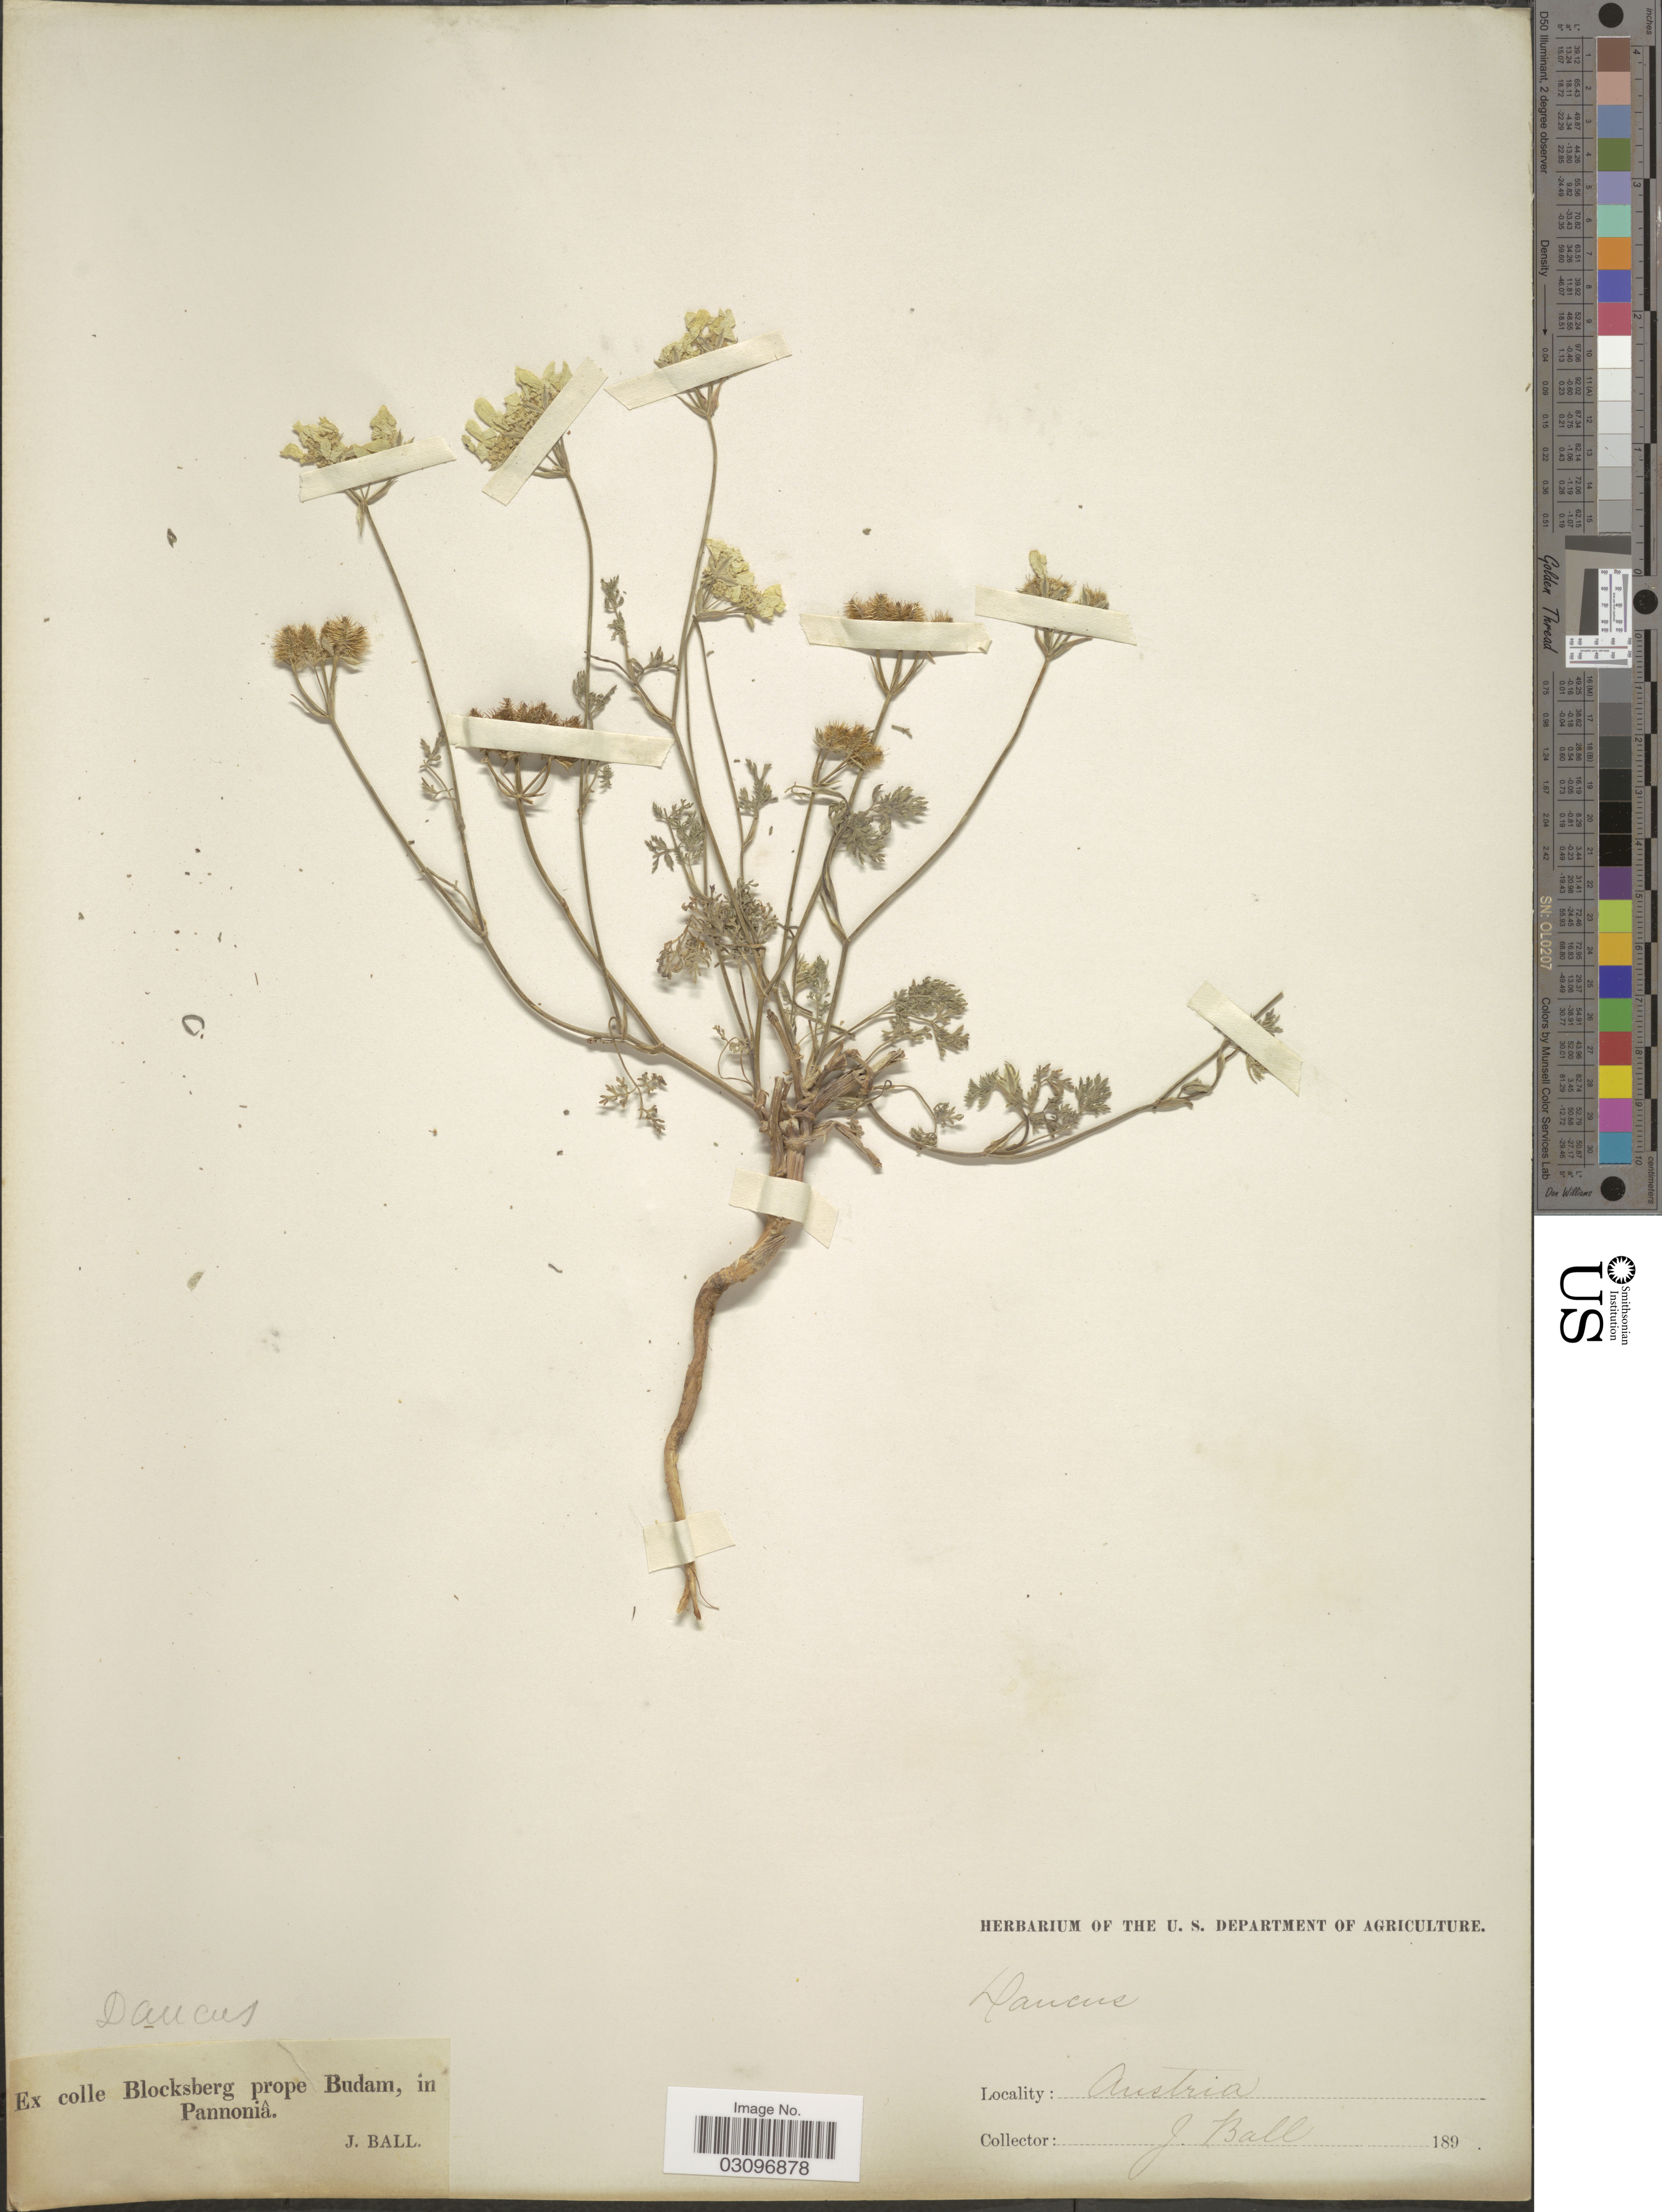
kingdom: Plantae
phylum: Tracheophyta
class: Magnoliopsida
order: Apiales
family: Apiaceae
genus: Daucus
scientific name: Daucus sp.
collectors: J. Ball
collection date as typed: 189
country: Austria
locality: Ex colle Blocksberg prope Budam in Pannoniâ.